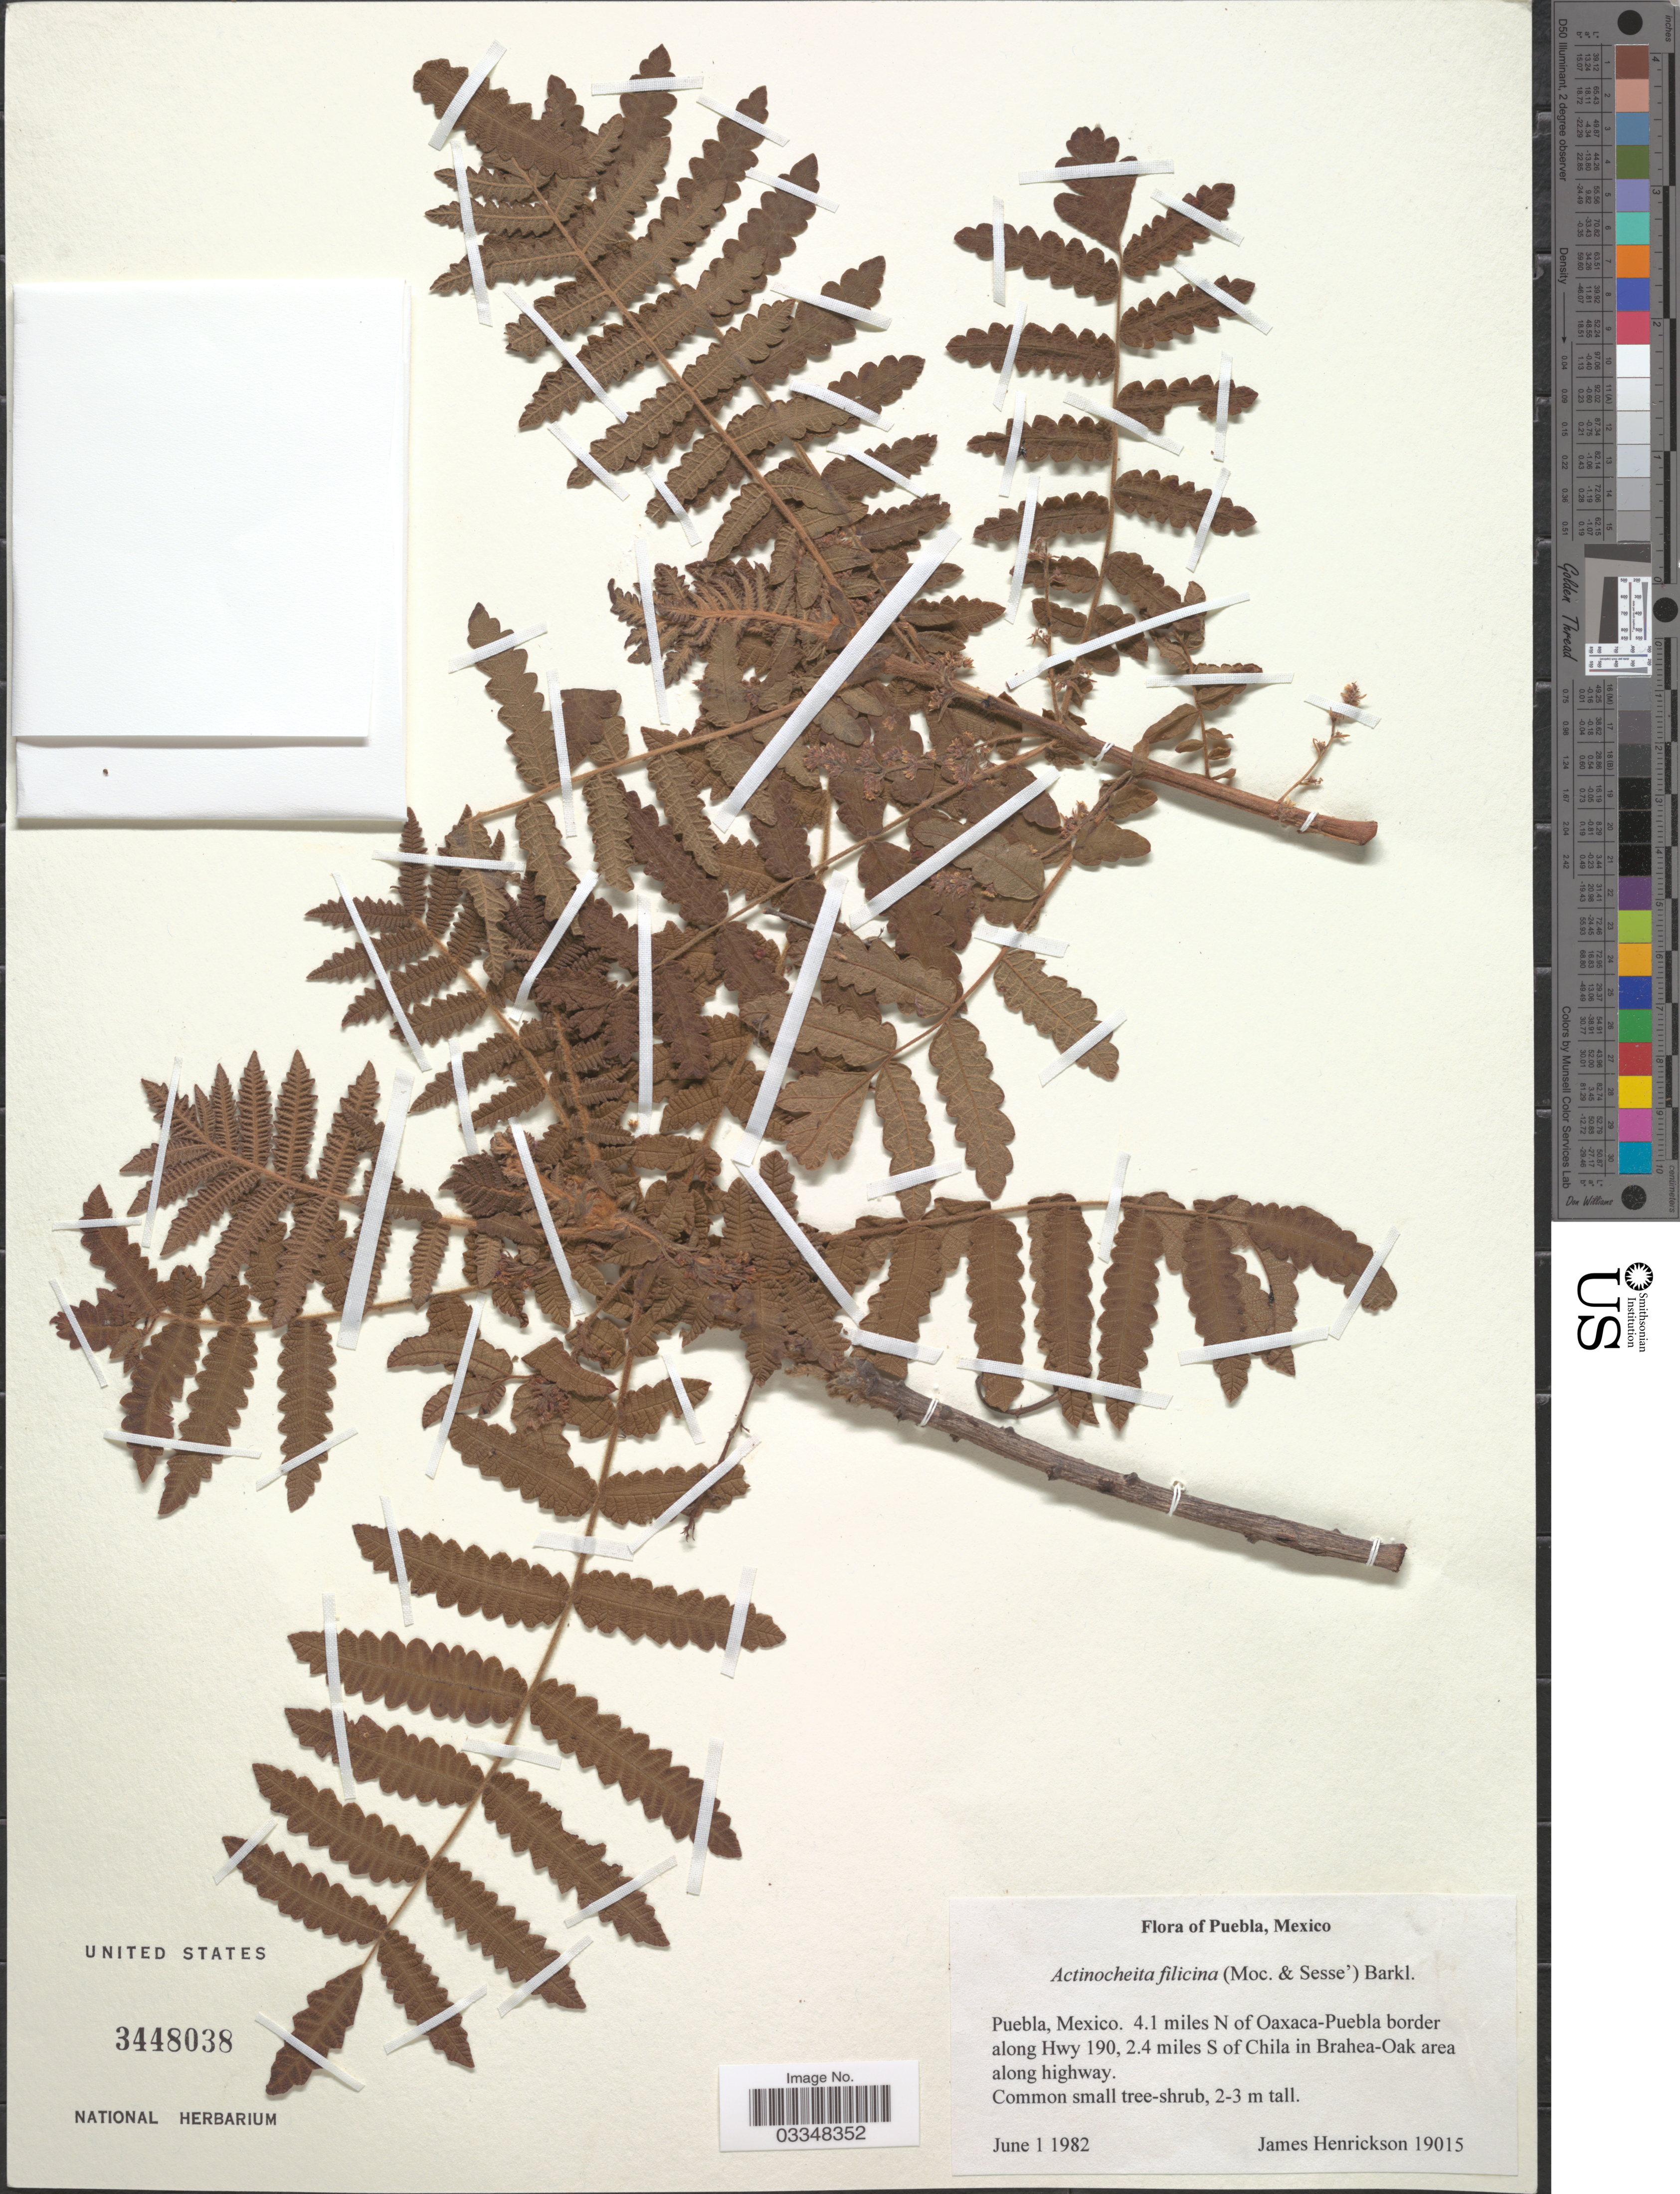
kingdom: Plantae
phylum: Tracheophyta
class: Magnoliopsida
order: Sapindales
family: Anacardiaceae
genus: Actinocheita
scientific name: Actinocheita filicina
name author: (Sessé & Moc. ex DC.) F.A. Barkley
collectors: J. Henrickson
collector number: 19015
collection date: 1982-06-01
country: Mexico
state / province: Puebla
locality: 4.1 miles N of Oaxaca-Puebla border along Hwy 190, 2.4 miles S of Chila in Brahea-Oak area along highway.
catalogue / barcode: US 3448038